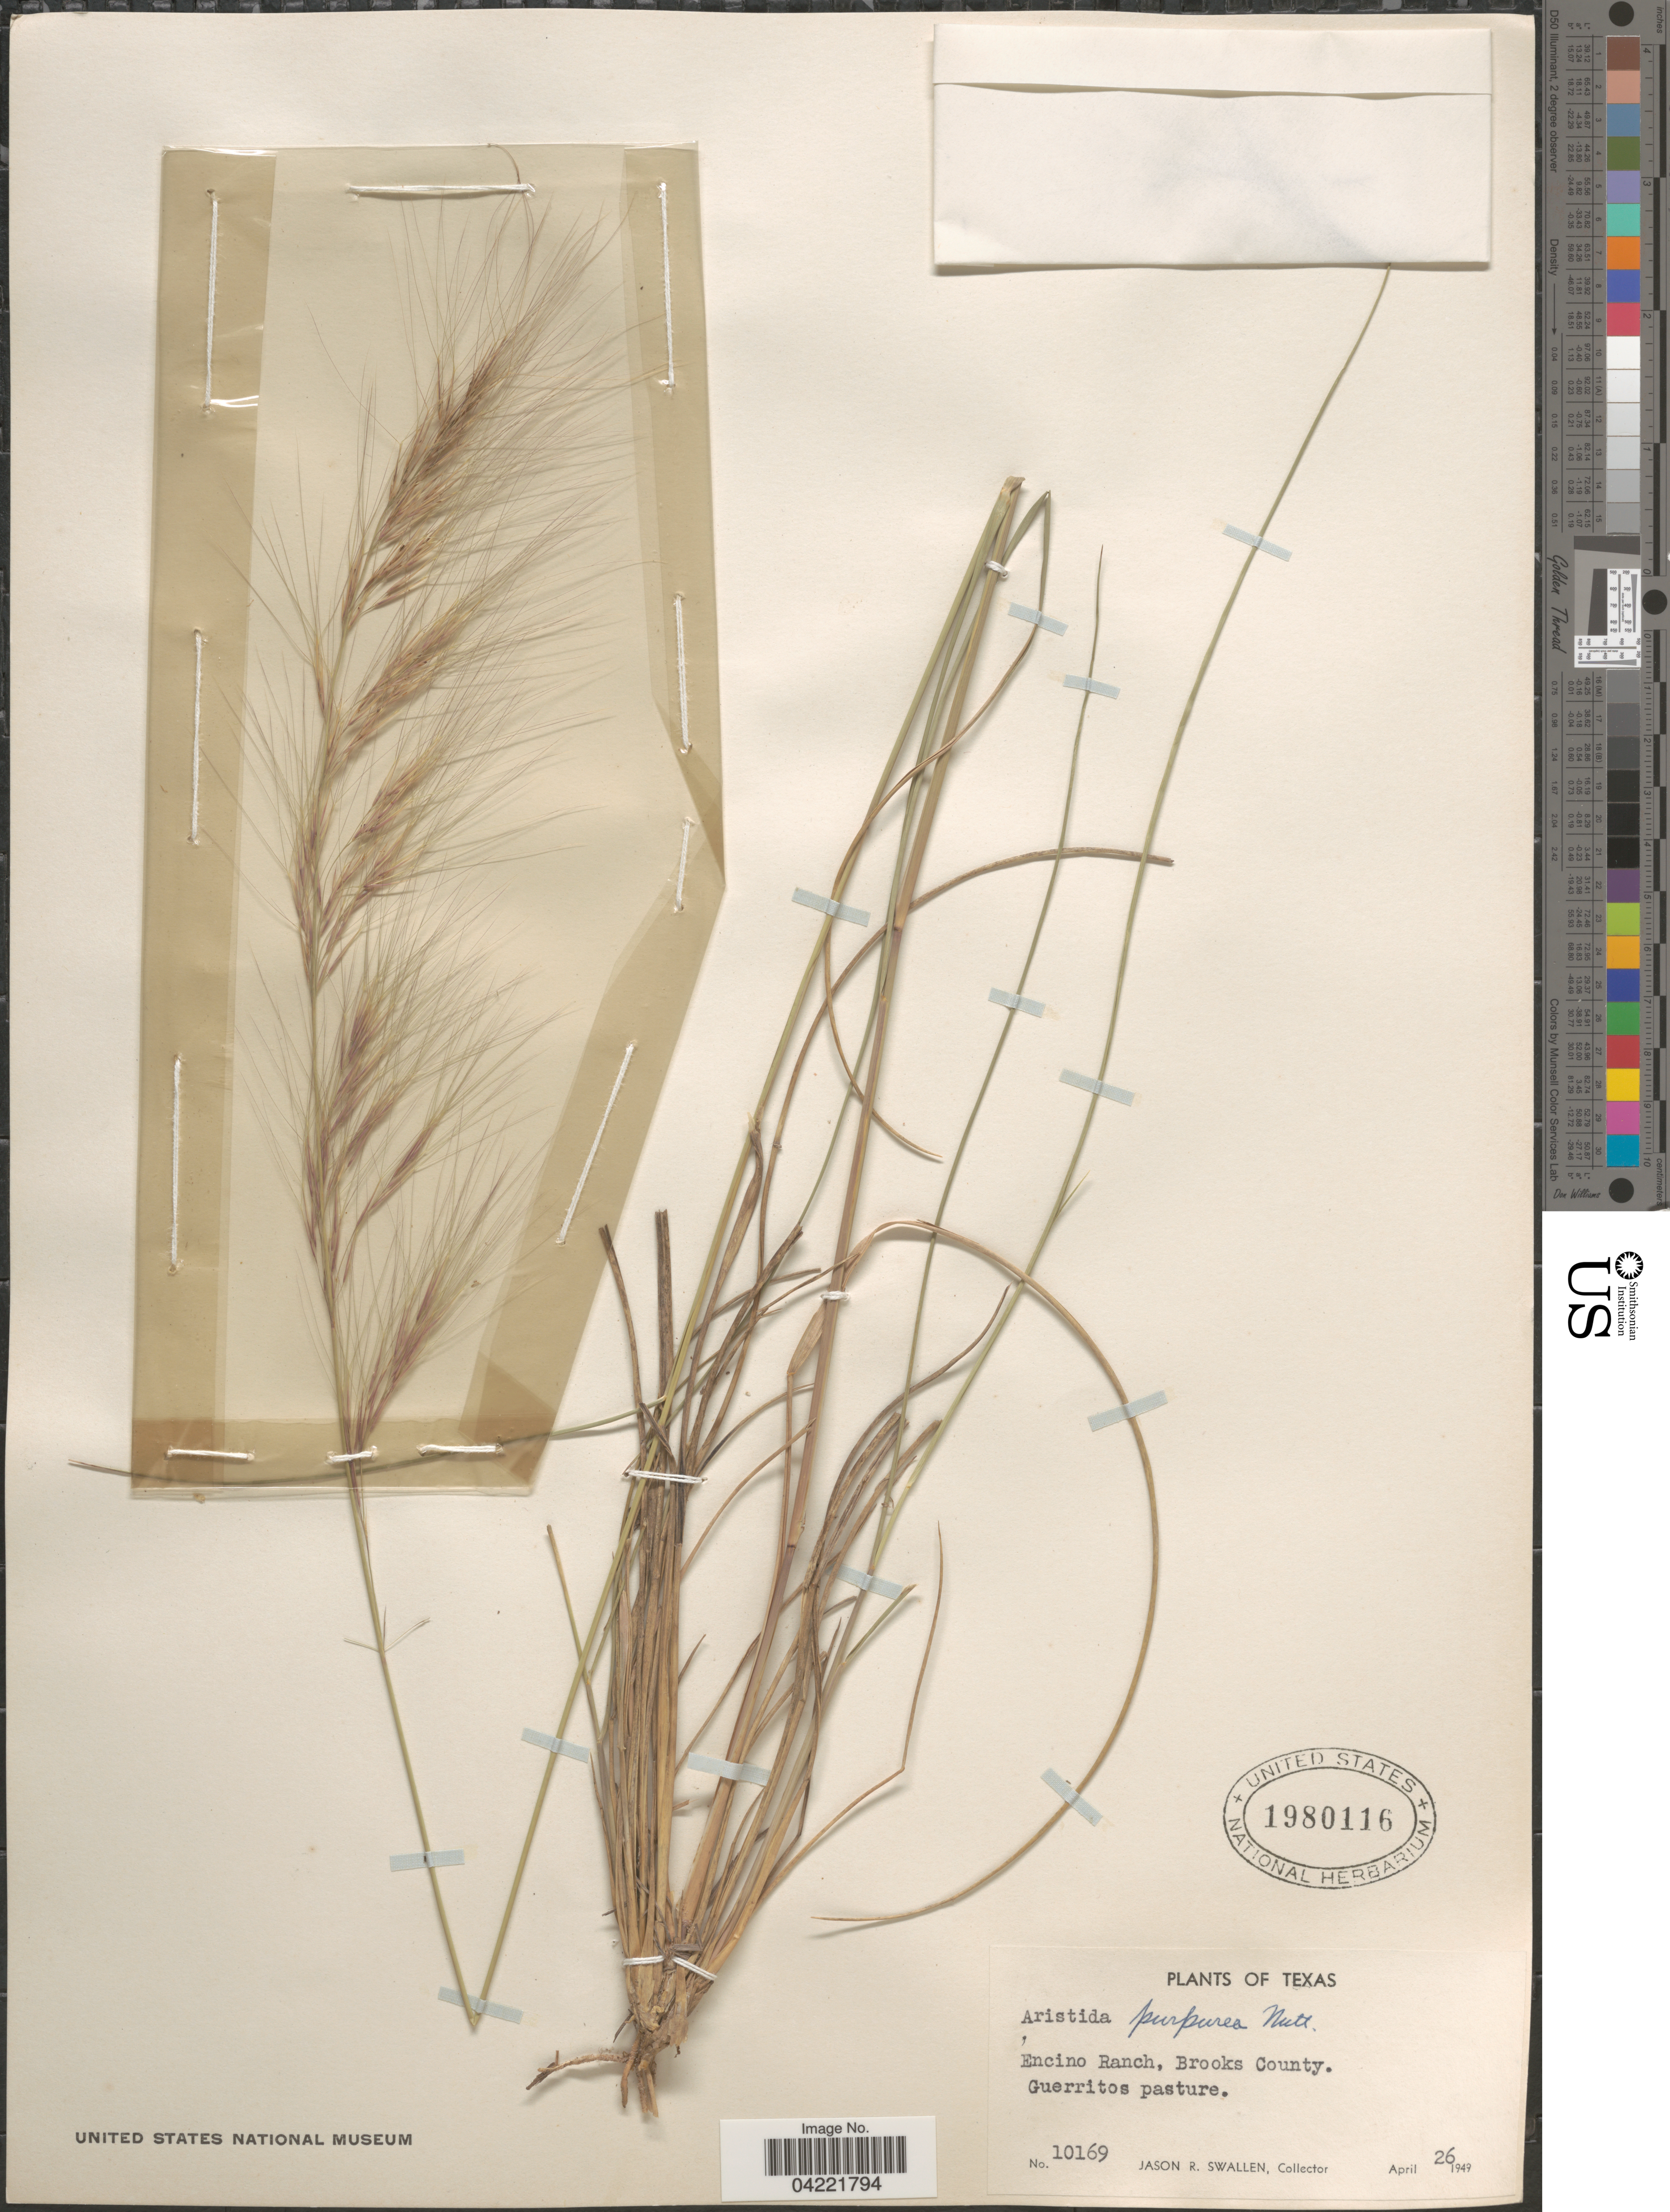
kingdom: Plantae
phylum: Tracheophyta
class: Liliopsida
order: Poales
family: Poaceae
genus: Aristida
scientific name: Aristida purpurea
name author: Nutt.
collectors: J. R. Swallen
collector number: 10169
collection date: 1949-04-26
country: United States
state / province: Texas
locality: Encino Ranch, Brooks County.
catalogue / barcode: US 1980116